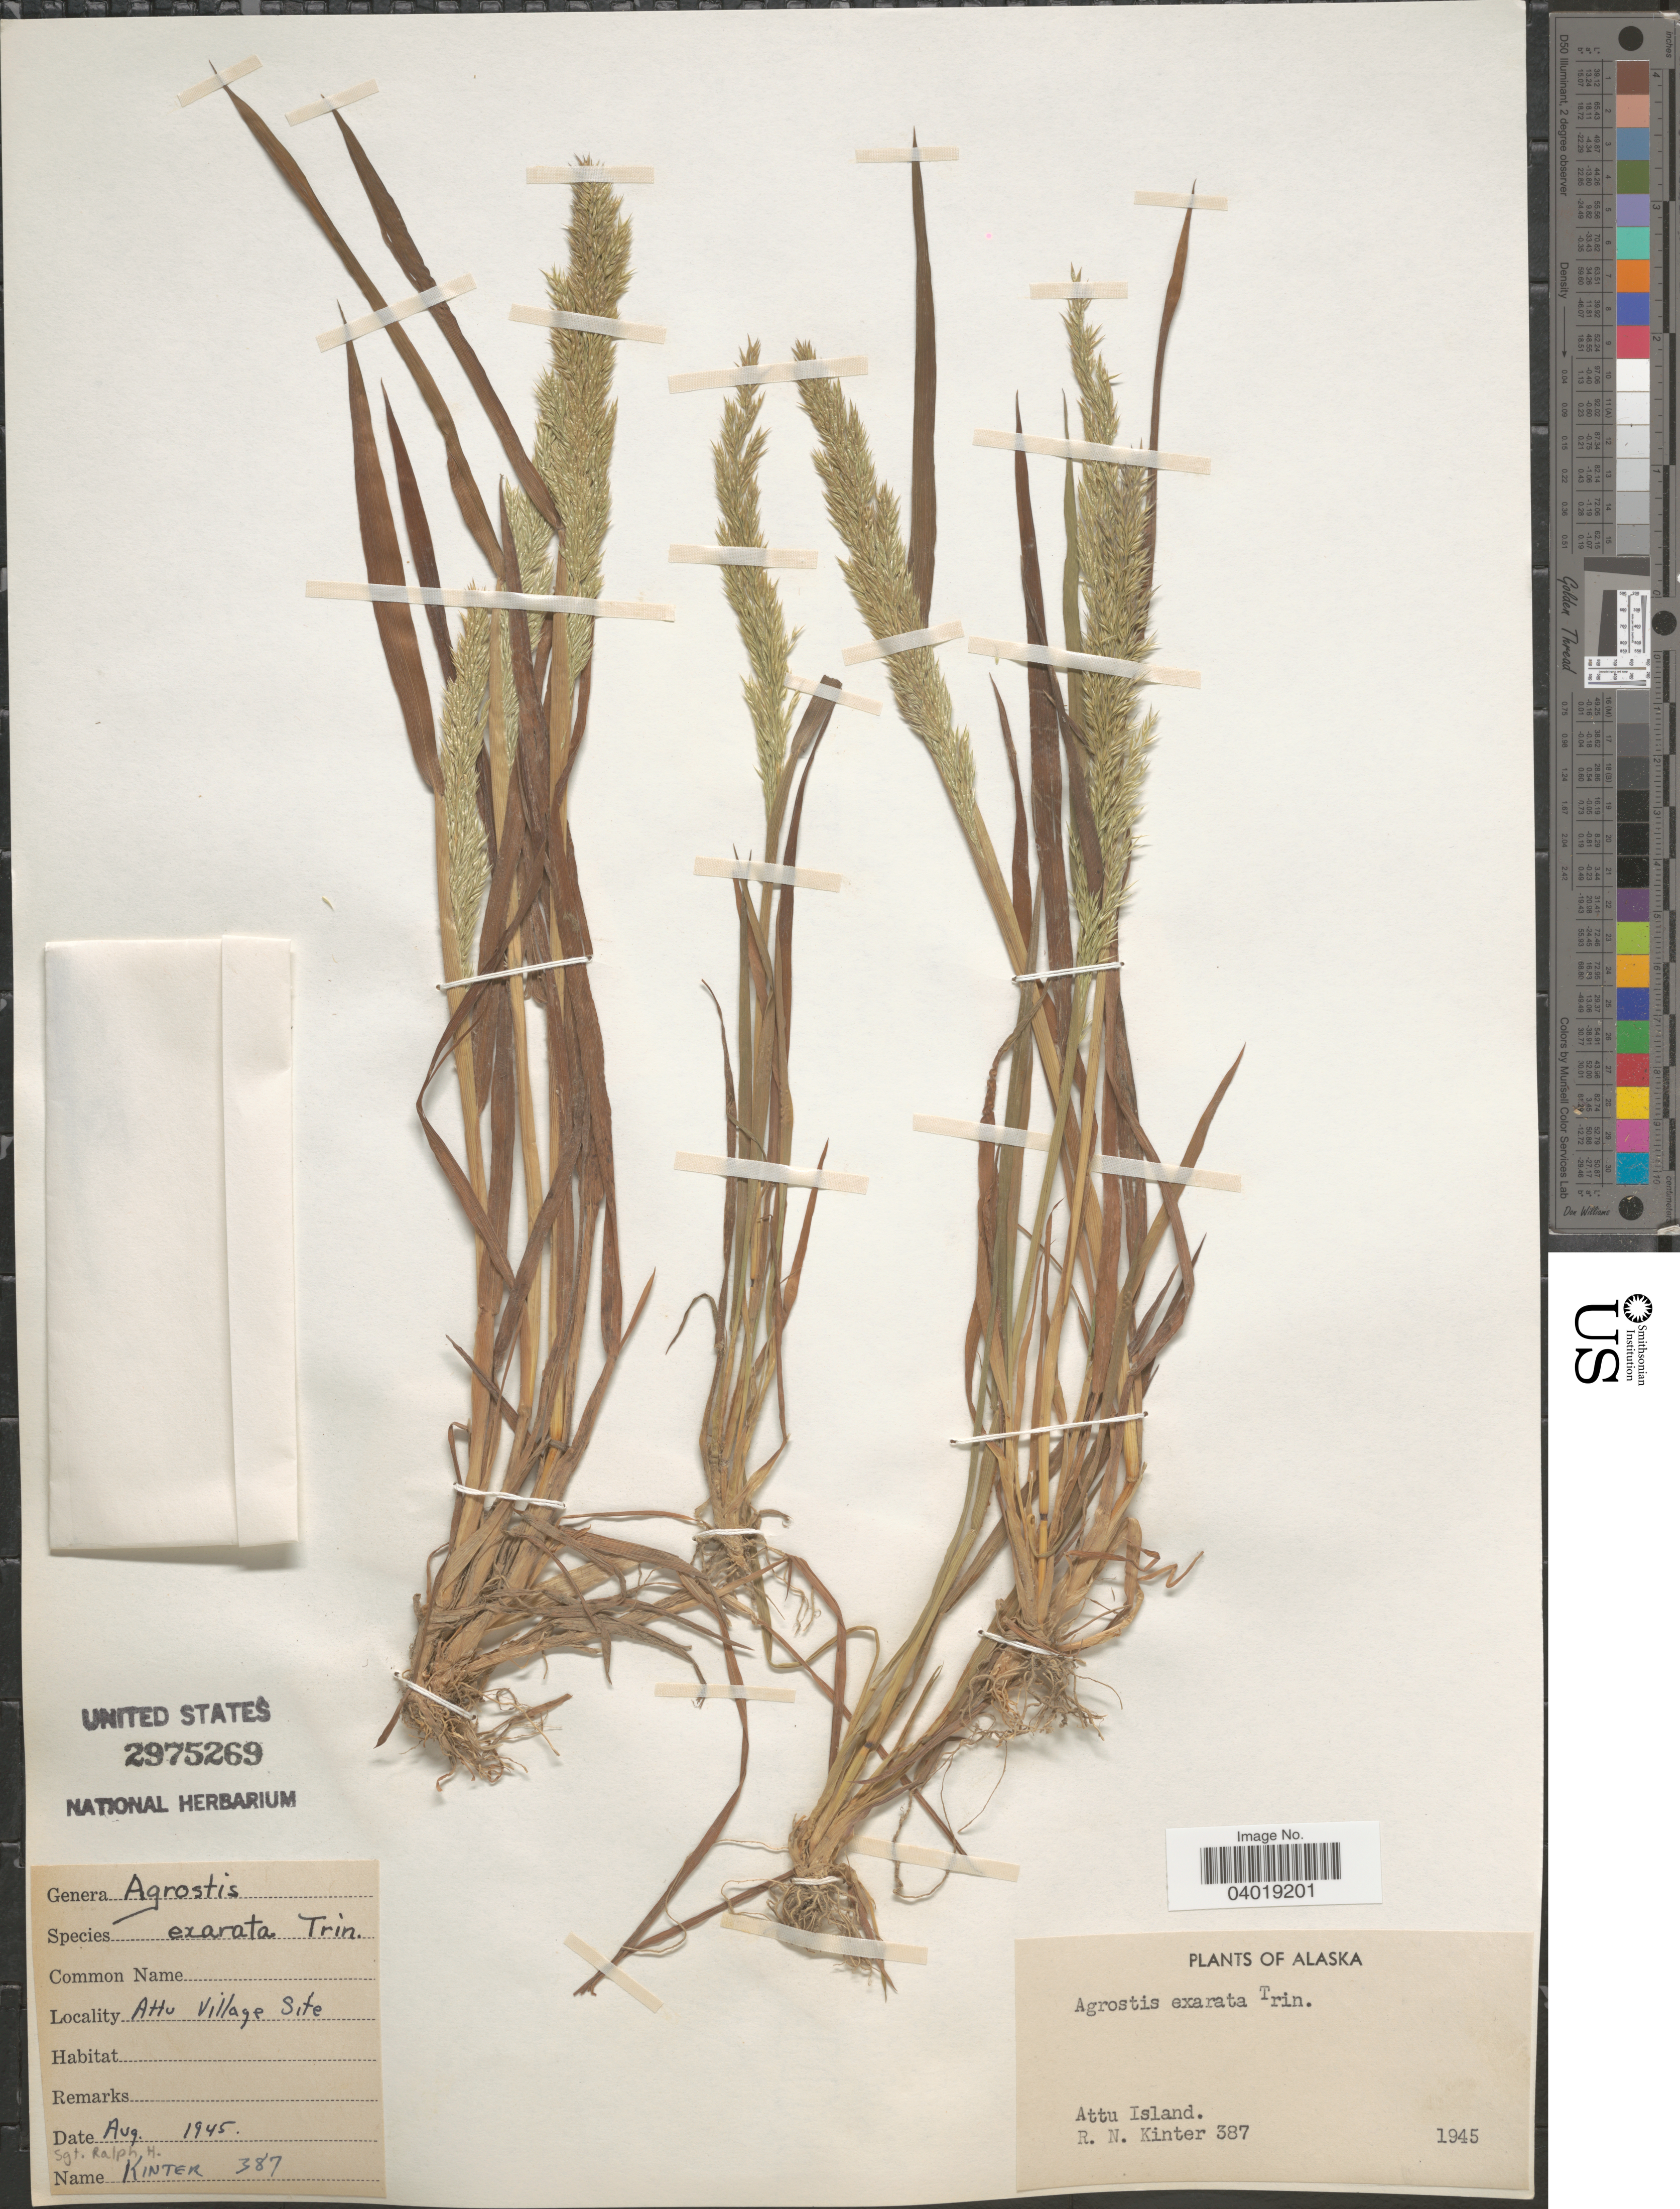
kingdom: Plantae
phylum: Tracheophyta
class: Liliopsida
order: Poales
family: Poaceae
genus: Agrostis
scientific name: Agrostis exarata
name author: Trin.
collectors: R. Kinter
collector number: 387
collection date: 1945-08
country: United States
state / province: Alaska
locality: Attu Village Site. Attu Island.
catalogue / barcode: US 2975269